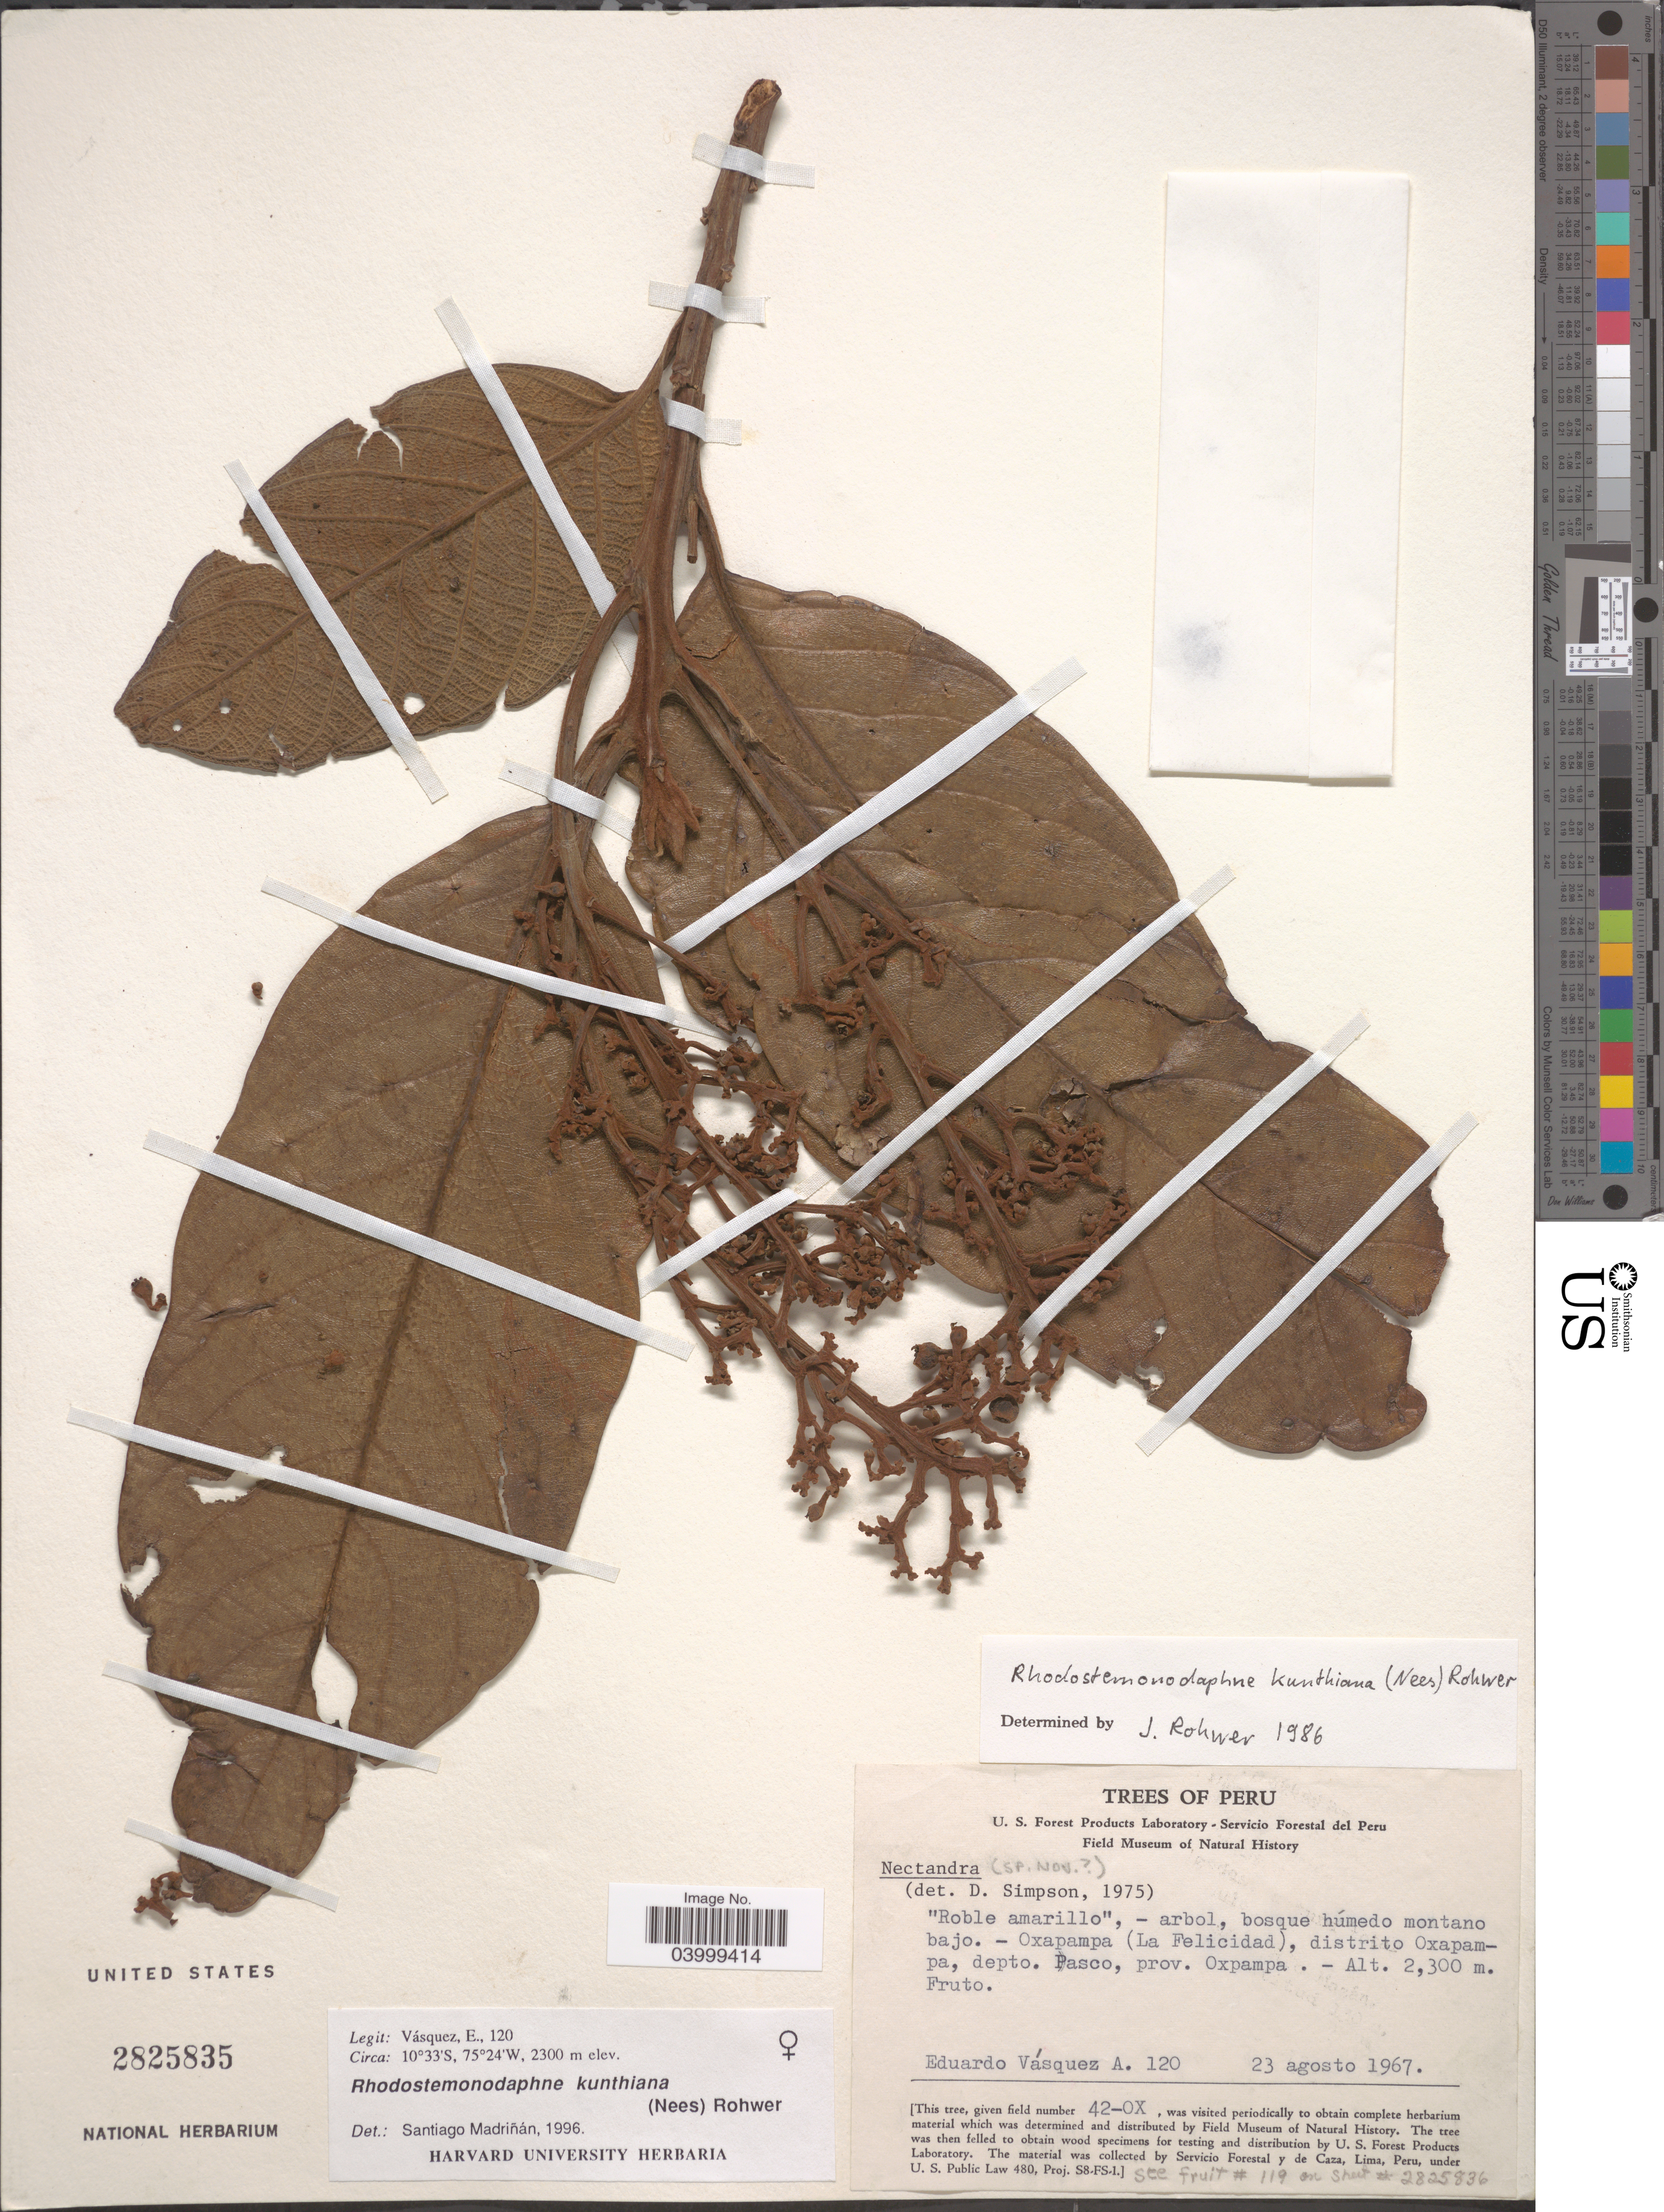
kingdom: Plantae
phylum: Tracheophyta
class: Magnoliopsida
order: Laurales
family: Lauraceae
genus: Rhodostemonodaphne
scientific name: Rhodostemonodaphne kunthiana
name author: (Nees) Rohwer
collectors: E. Vasquez A.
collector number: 120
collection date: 1967-08-23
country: Peru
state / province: Pasco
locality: Oxapampa (La Felicidad), distrito Oxapampa, depto. Pasco, prov. Oxpampa.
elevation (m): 2300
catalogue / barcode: US 2825835